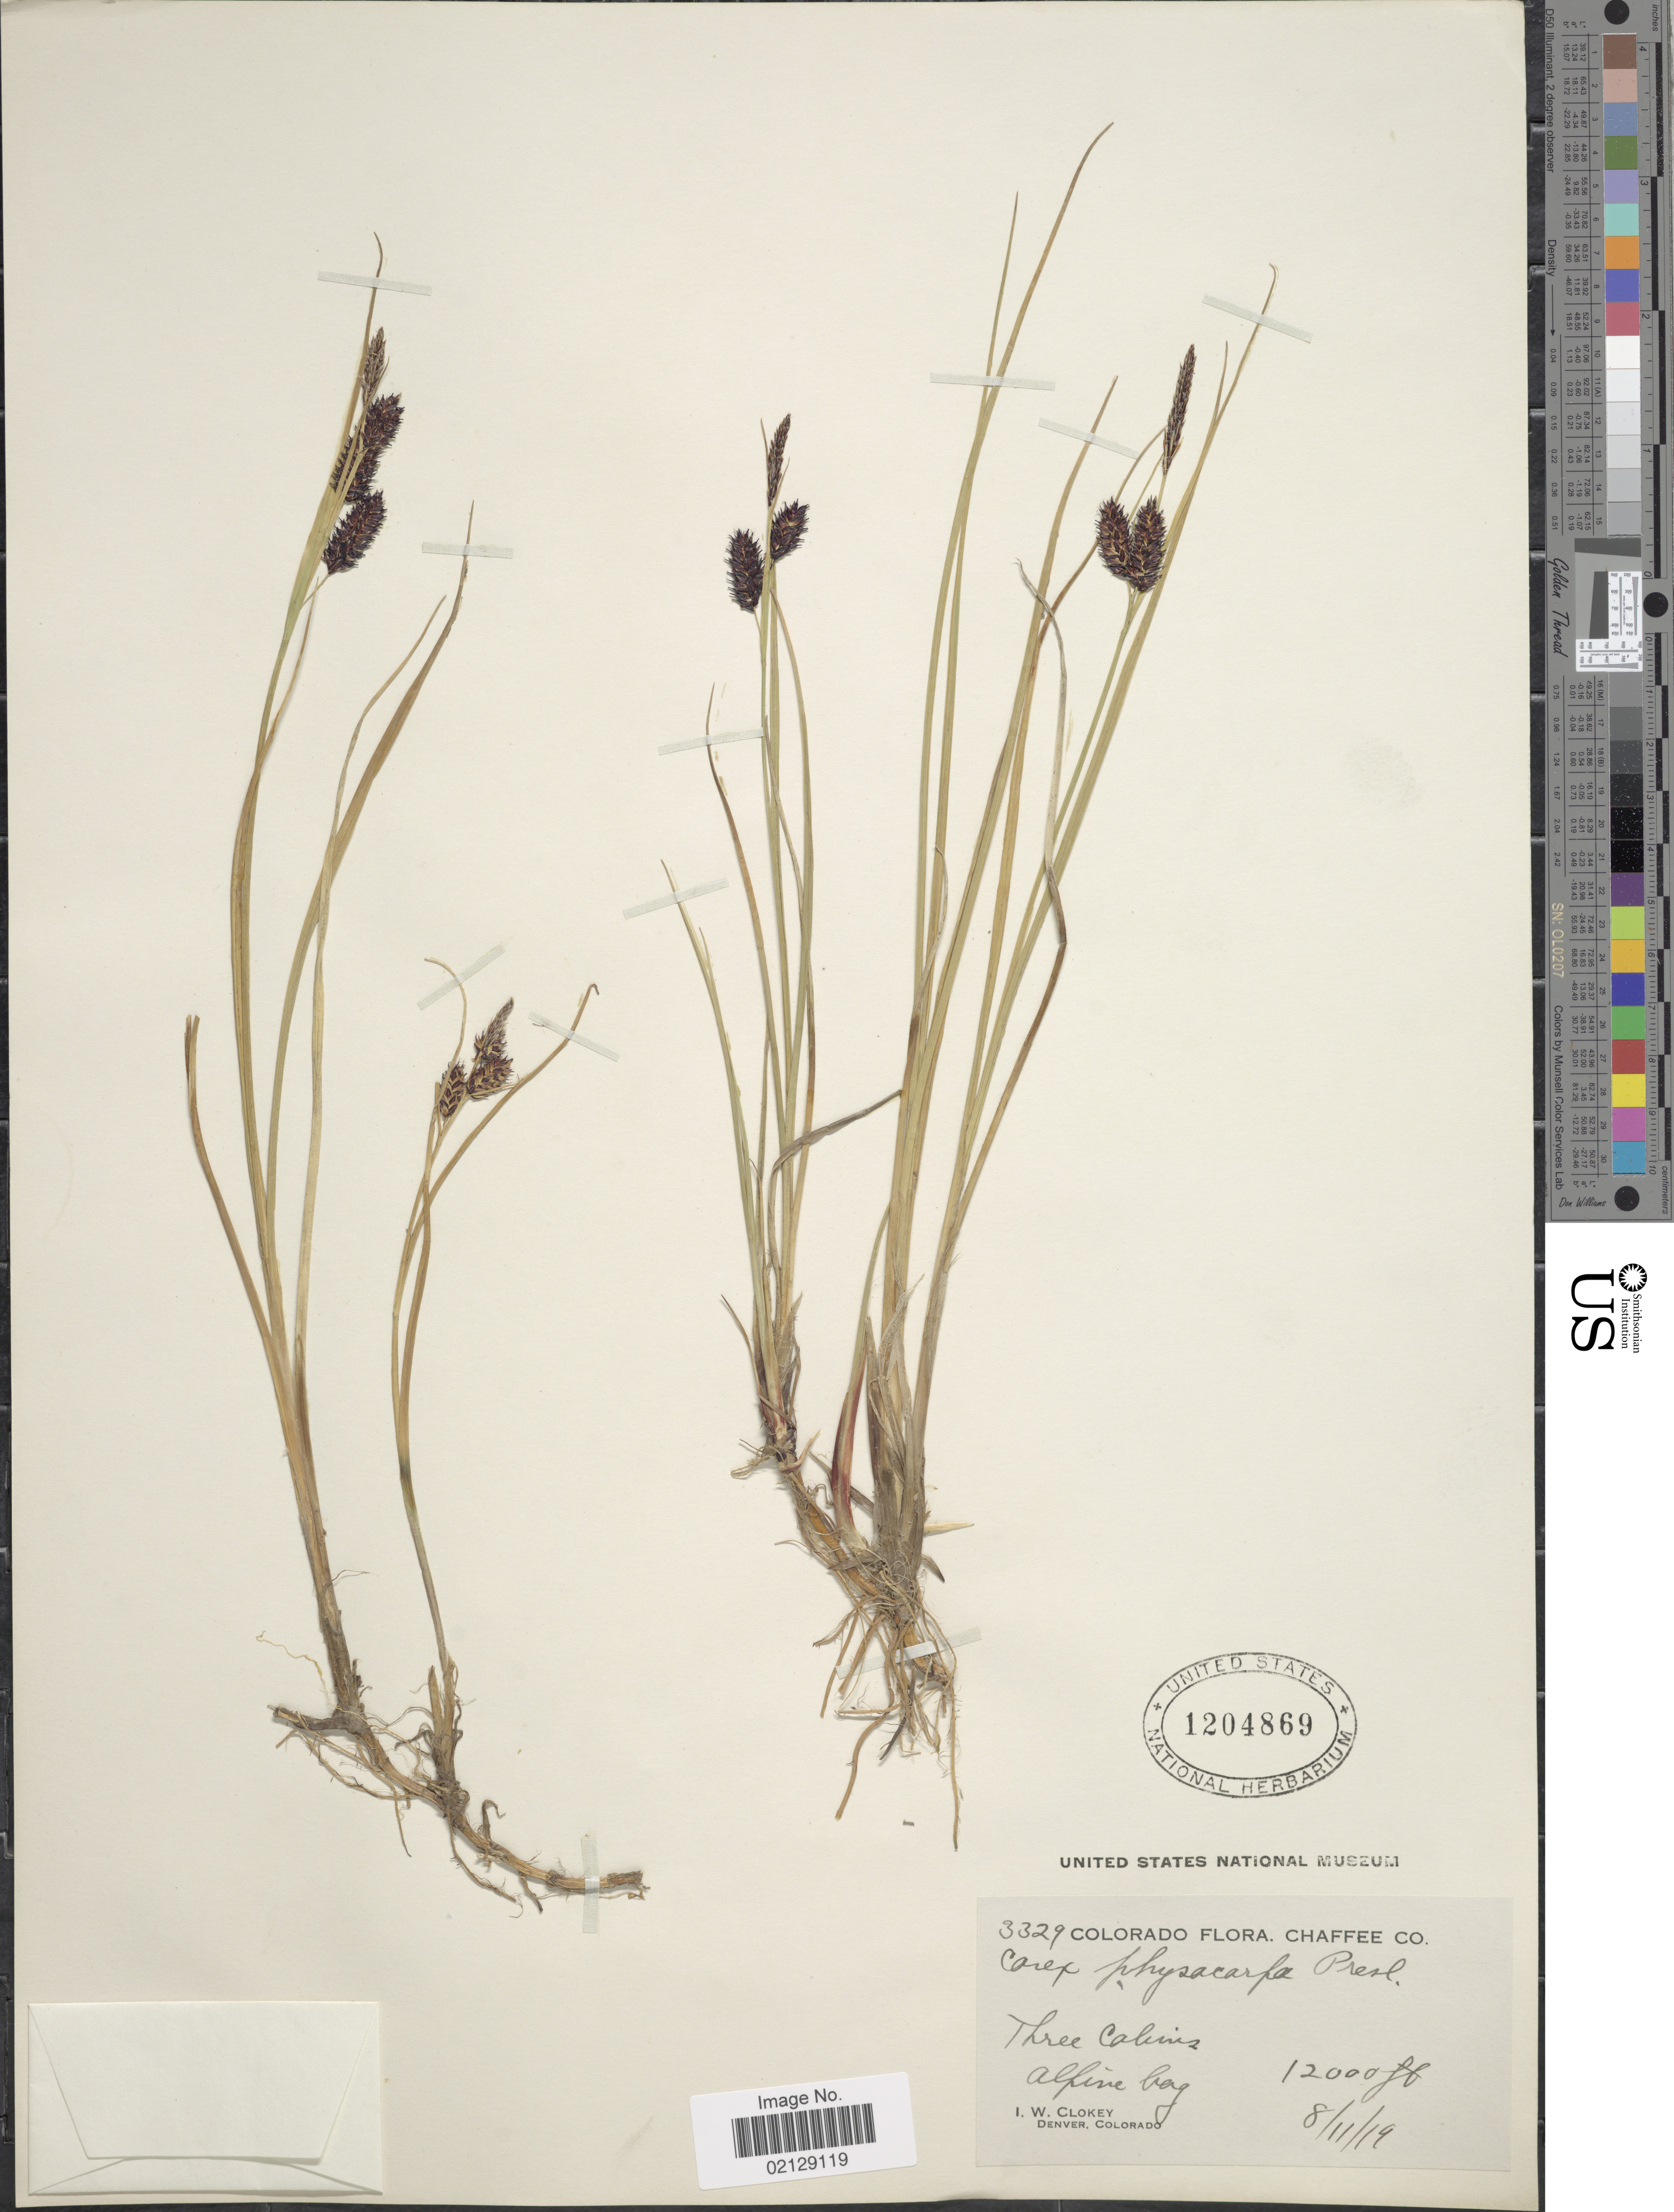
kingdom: Plantae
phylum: Tracheophyta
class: Liliopsida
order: Poales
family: Cyperaceae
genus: Carex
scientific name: Carex saxatilis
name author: L.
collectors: I. W. Clokey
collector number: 3329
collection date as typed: Transcribed d/m/y: 11/8/19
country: United States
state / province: Colorado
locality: Chaffee Co. Three Calinis, Alpine bog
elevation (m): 3658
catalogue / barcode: US 1204869